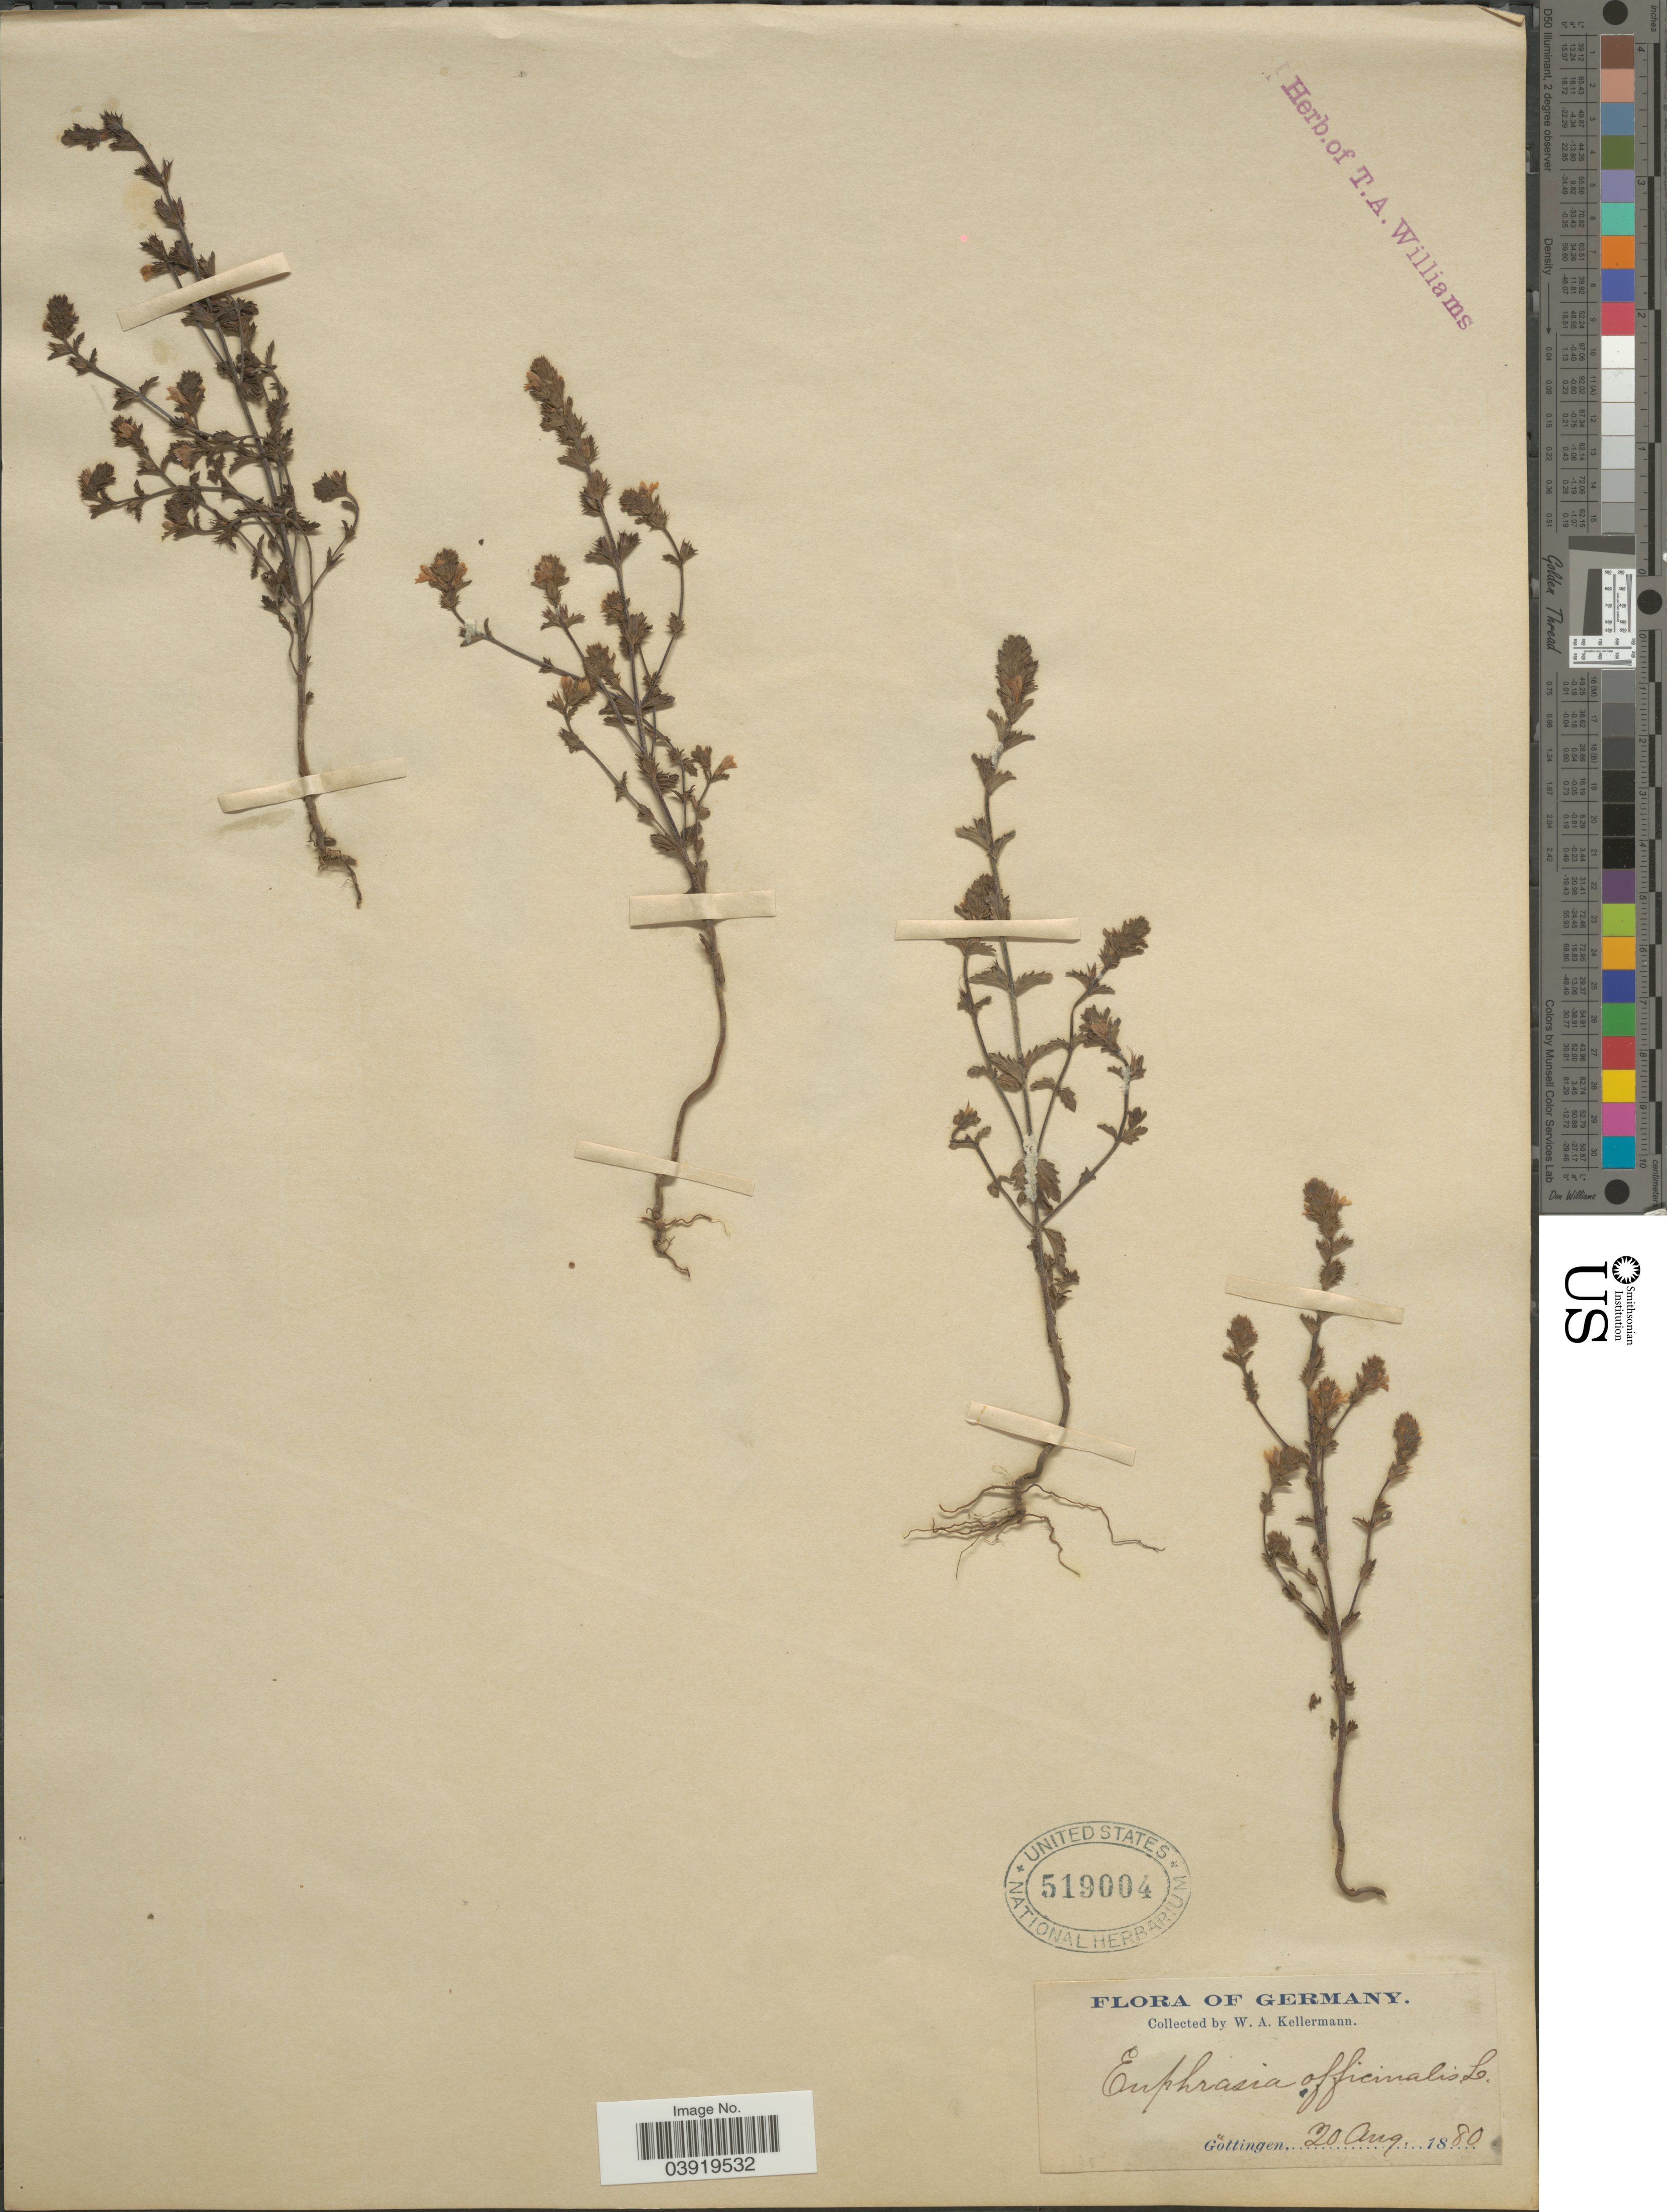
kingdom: Plantae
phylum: Tracheophyta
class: Magnoliopsida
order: Lamiales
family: Orobanchaceae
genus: Euphrasia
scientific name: Euphrasia officinalis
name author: L.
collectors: W. A. Kellermann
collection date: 1880-08-20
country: Germany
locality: Gőttingen.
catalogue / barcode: US 519004